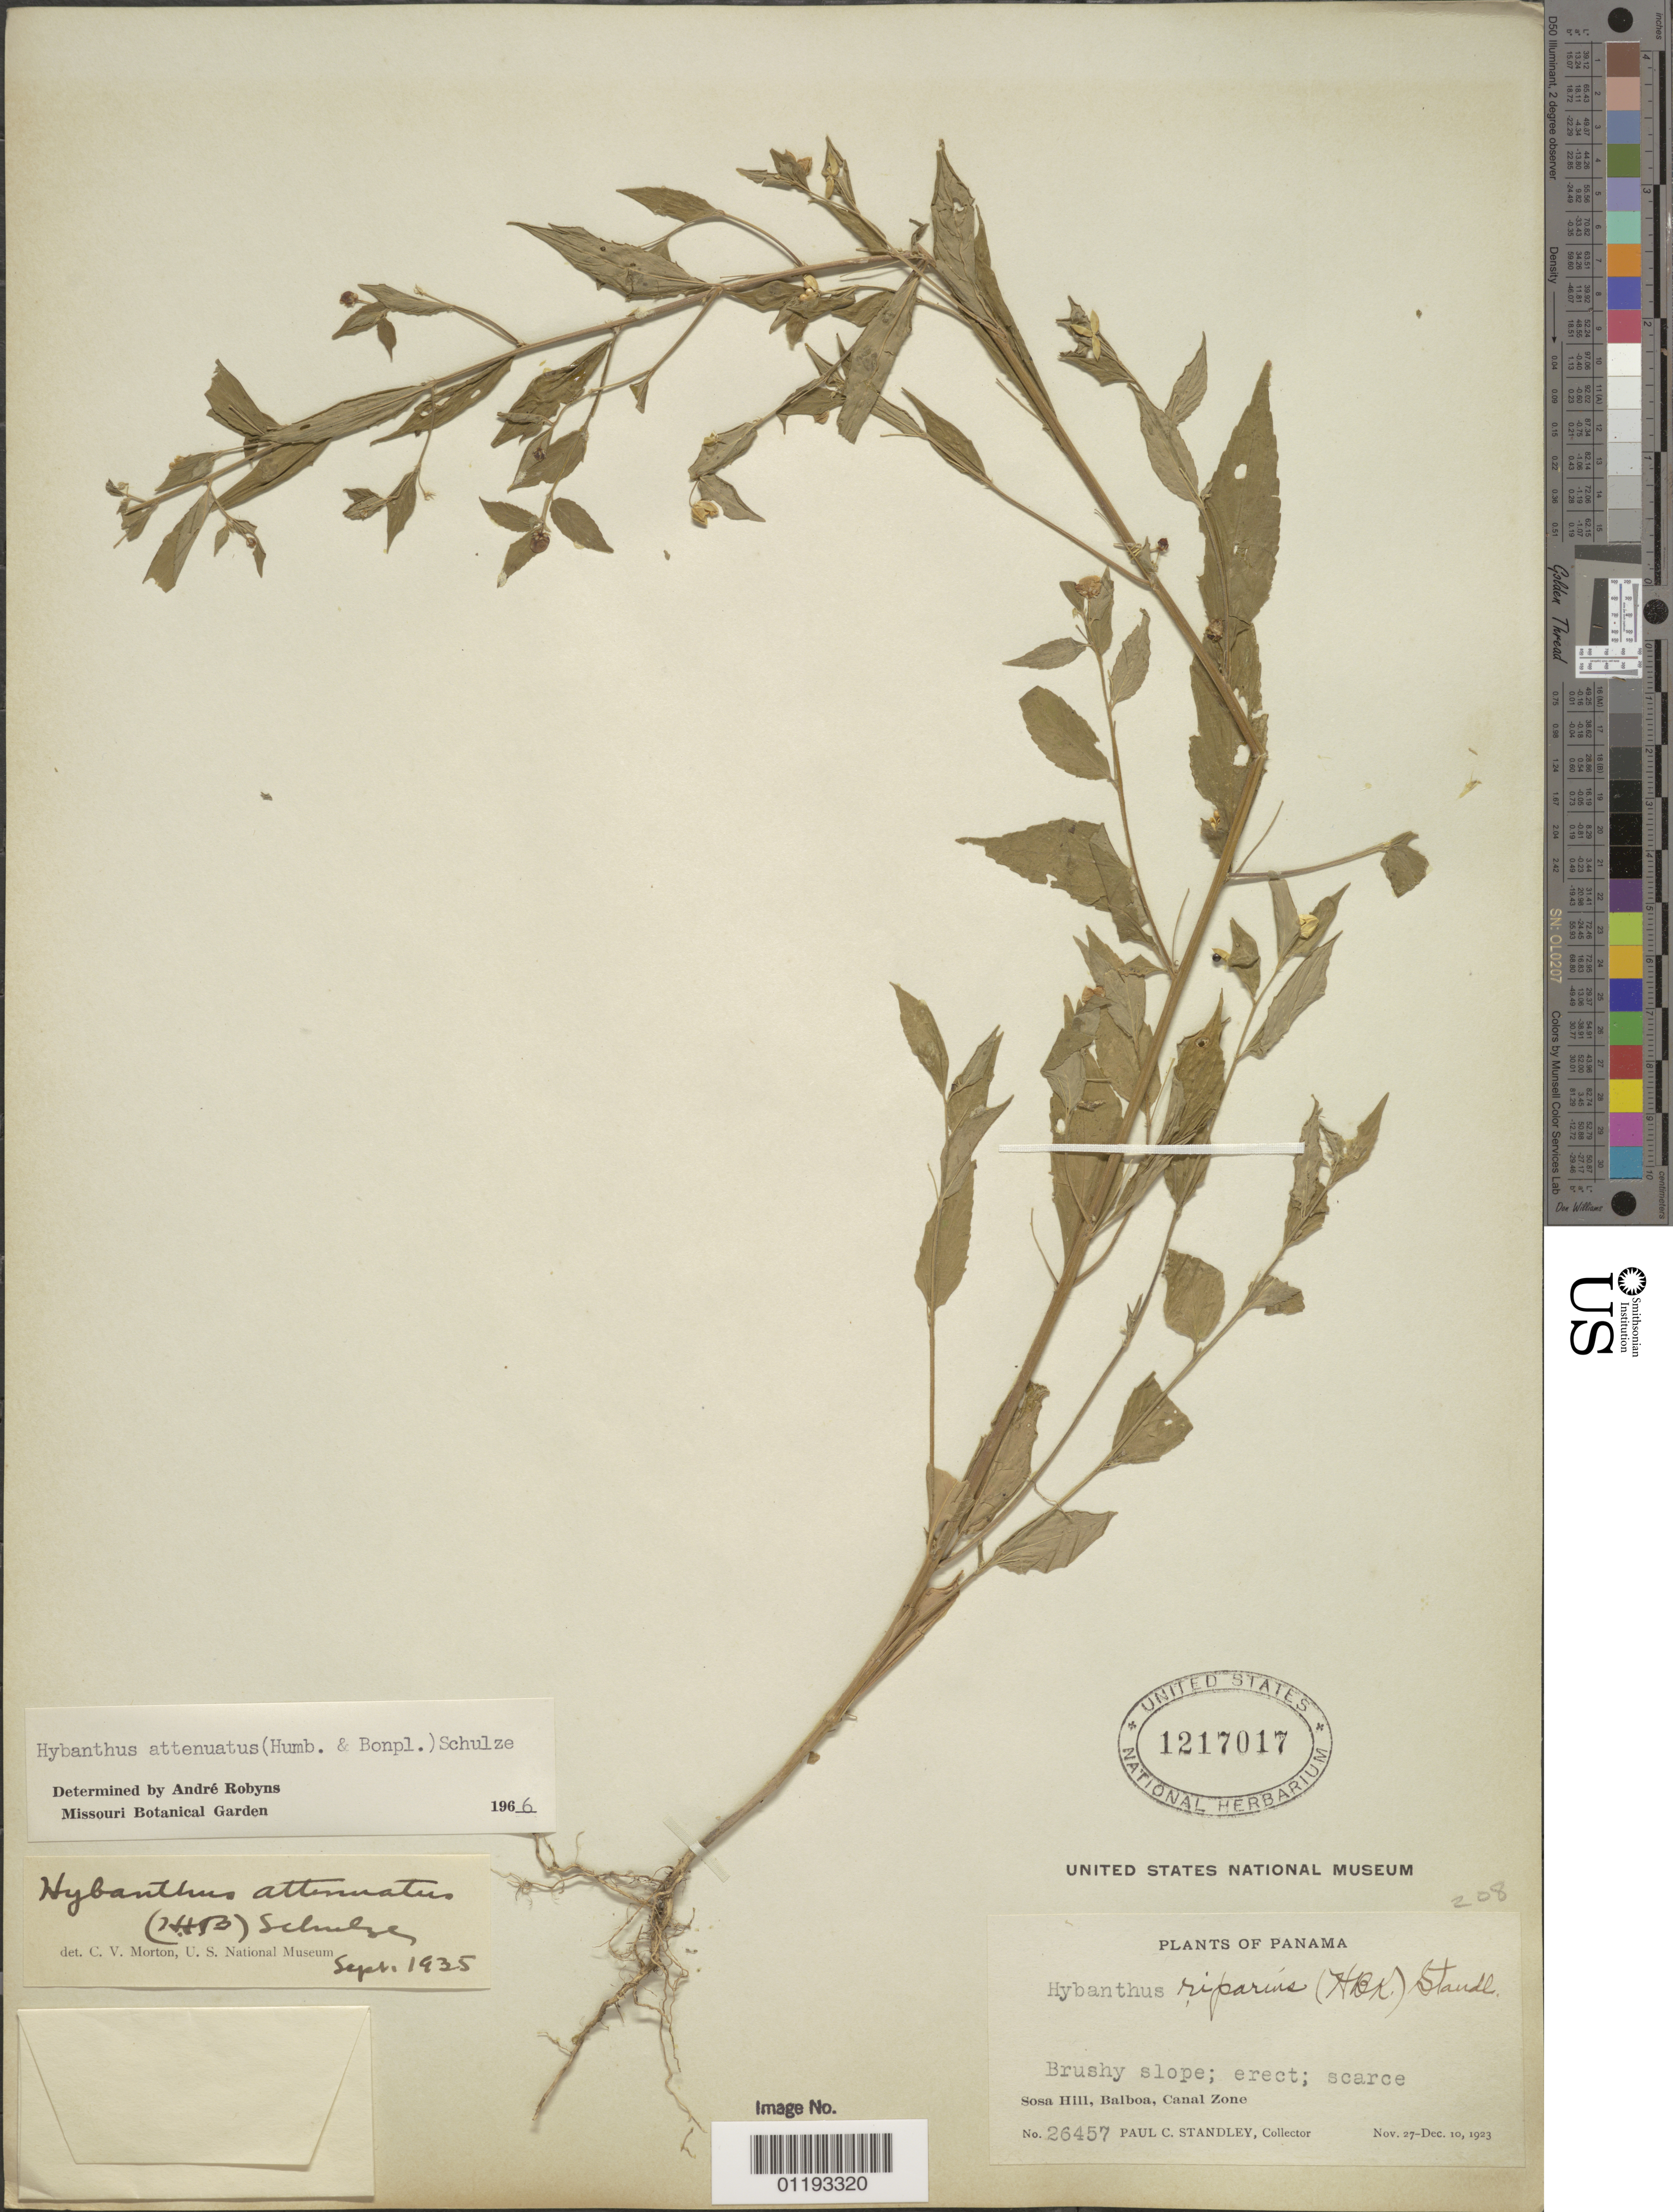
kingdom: Plantae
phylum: Tracheophyta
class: Magnoliopsida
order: Malpighiales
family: Violaceae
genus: Pombalia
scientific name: Pombalia attenuata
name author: (Humb. & Bonpl. ex Willd.) Paula-Souza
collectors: P. C. Standley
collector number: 26457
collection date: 1923-11-27/1923-12-10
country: Panama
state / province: Panamá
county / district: Canal Zone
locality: Sosa Hill, Balboa.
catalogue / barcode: US 1217017